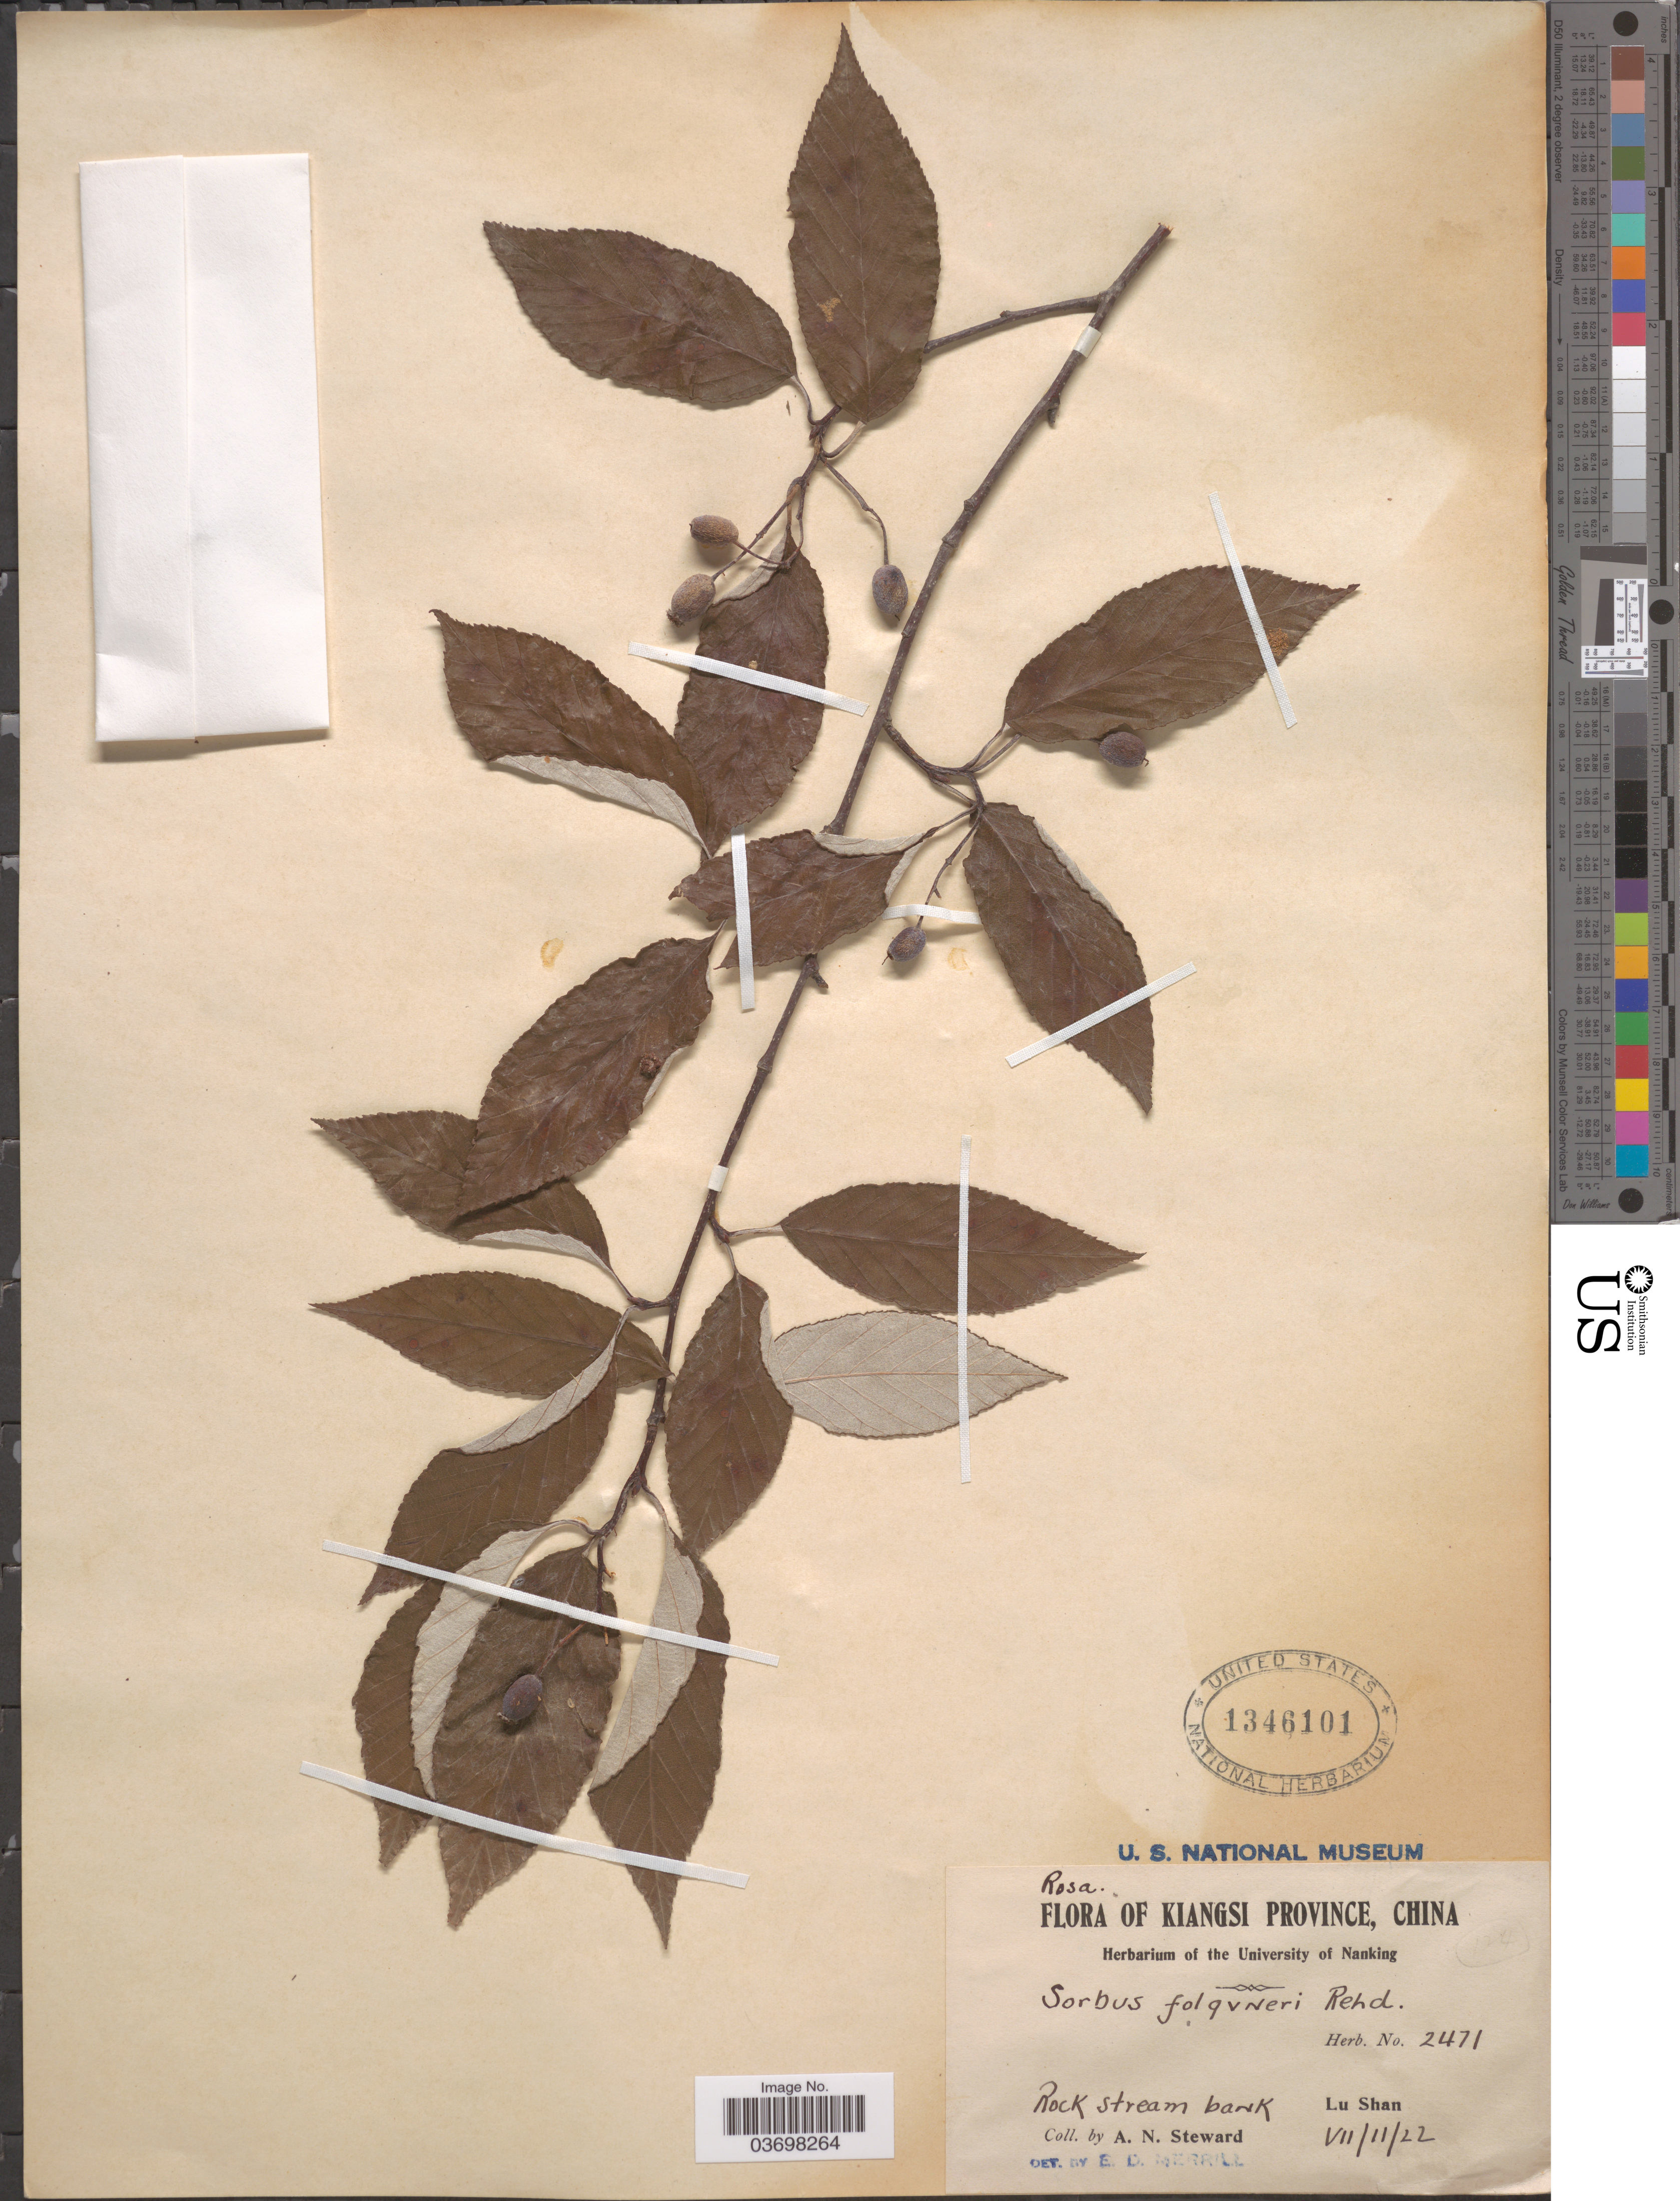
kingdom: Plantae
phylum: Tracheophyta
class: Magnoliopsida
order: Rosales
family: Rosaceae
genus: Sorbus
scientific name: Sorbus folgneri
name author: (C.K. Schneid.) Rehder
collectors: A. N. Steward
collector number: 2471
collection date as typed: Transcribed d/m/y: 11/7/22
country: China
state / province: Jiangxi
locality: Kiangsi Province. Rock stream bank. Lu Shan.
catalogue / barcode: US 1346101